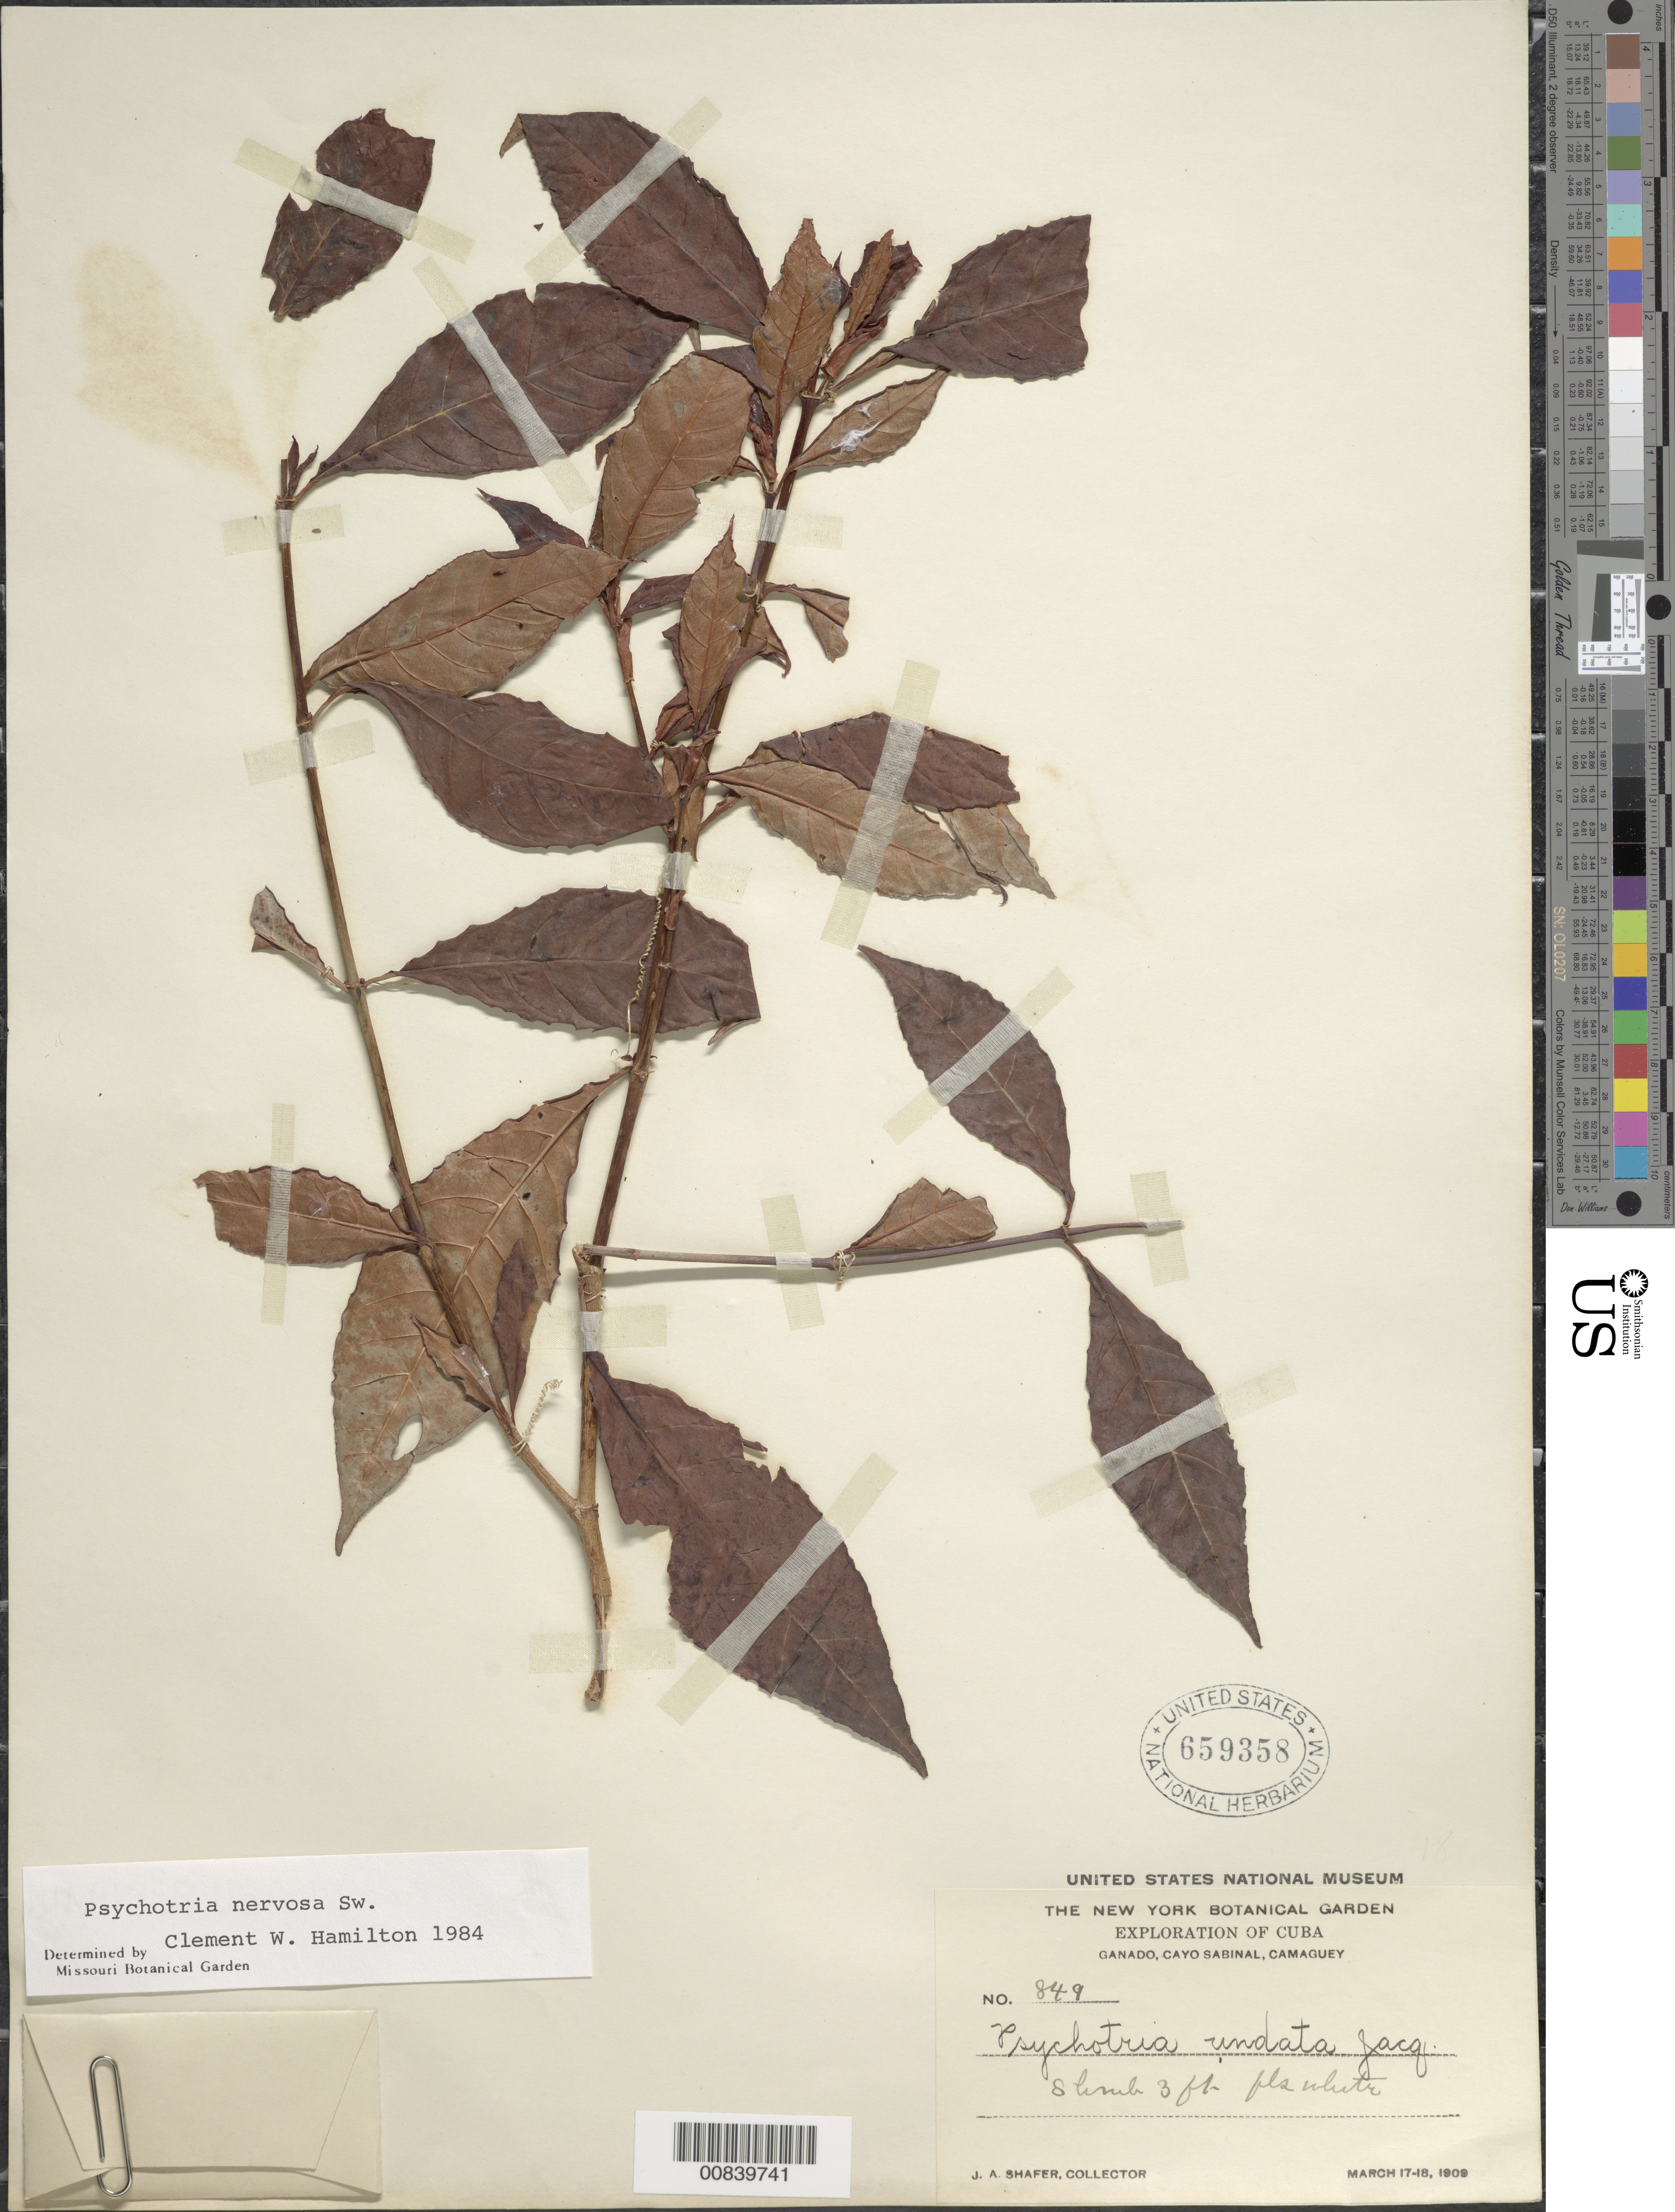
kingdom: Plantae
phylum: Tracheophyta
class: Magnoliopsida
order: Gentianales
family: Rubiaceae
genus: Psychotria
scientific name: Psychotria nervosa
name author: Sw.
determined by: Hamilton, C. W.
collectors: J. A. Shafer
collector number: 849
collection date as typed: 17 Mar 1909 to 18 Mar 1909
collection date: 1909-03-17/1909-03-18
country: Cuba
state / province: Camaguey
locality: Ganado, Cayo Sabinal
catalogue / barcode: US 659358